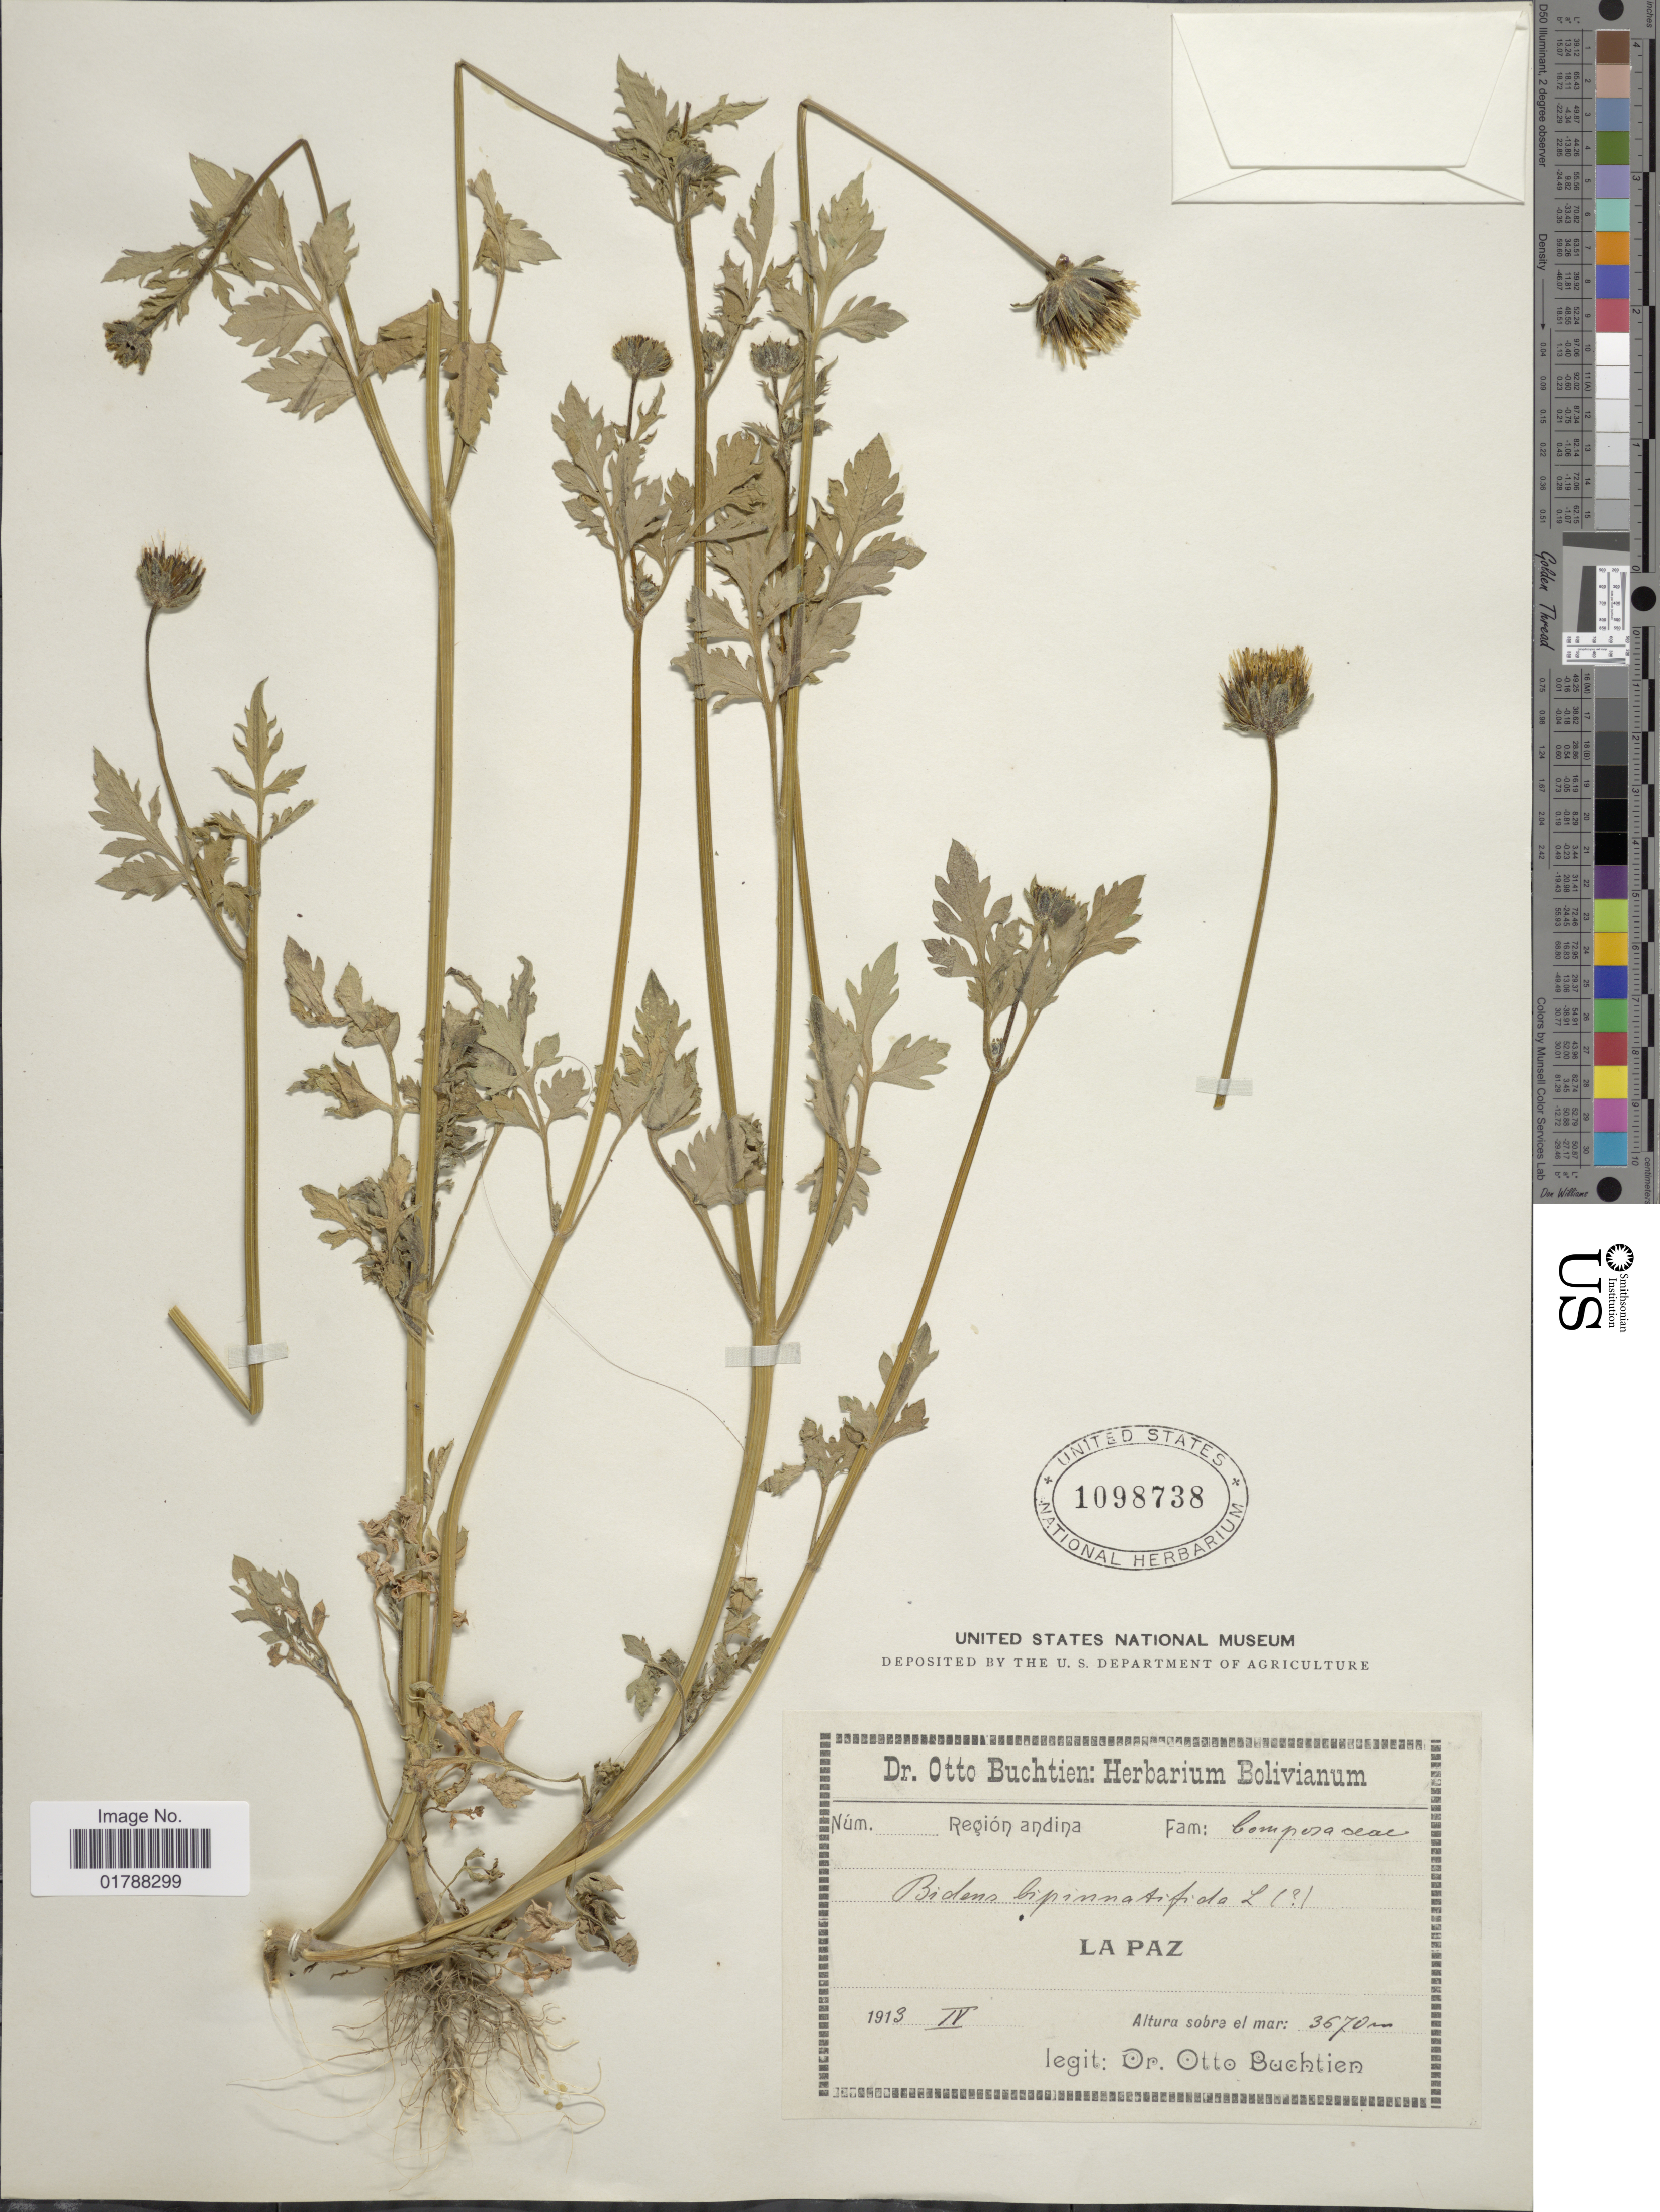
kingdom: Plantae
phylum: Tracheophyta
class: Magnoliopsida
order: Asterales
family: Asteraceae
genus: Bidens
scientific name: Bidens bipinnatifida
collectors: O. Buchtien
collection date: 1913-04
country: Bolivia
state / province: La Paz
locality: Región andina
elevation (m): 3670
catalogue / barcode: US 1098738